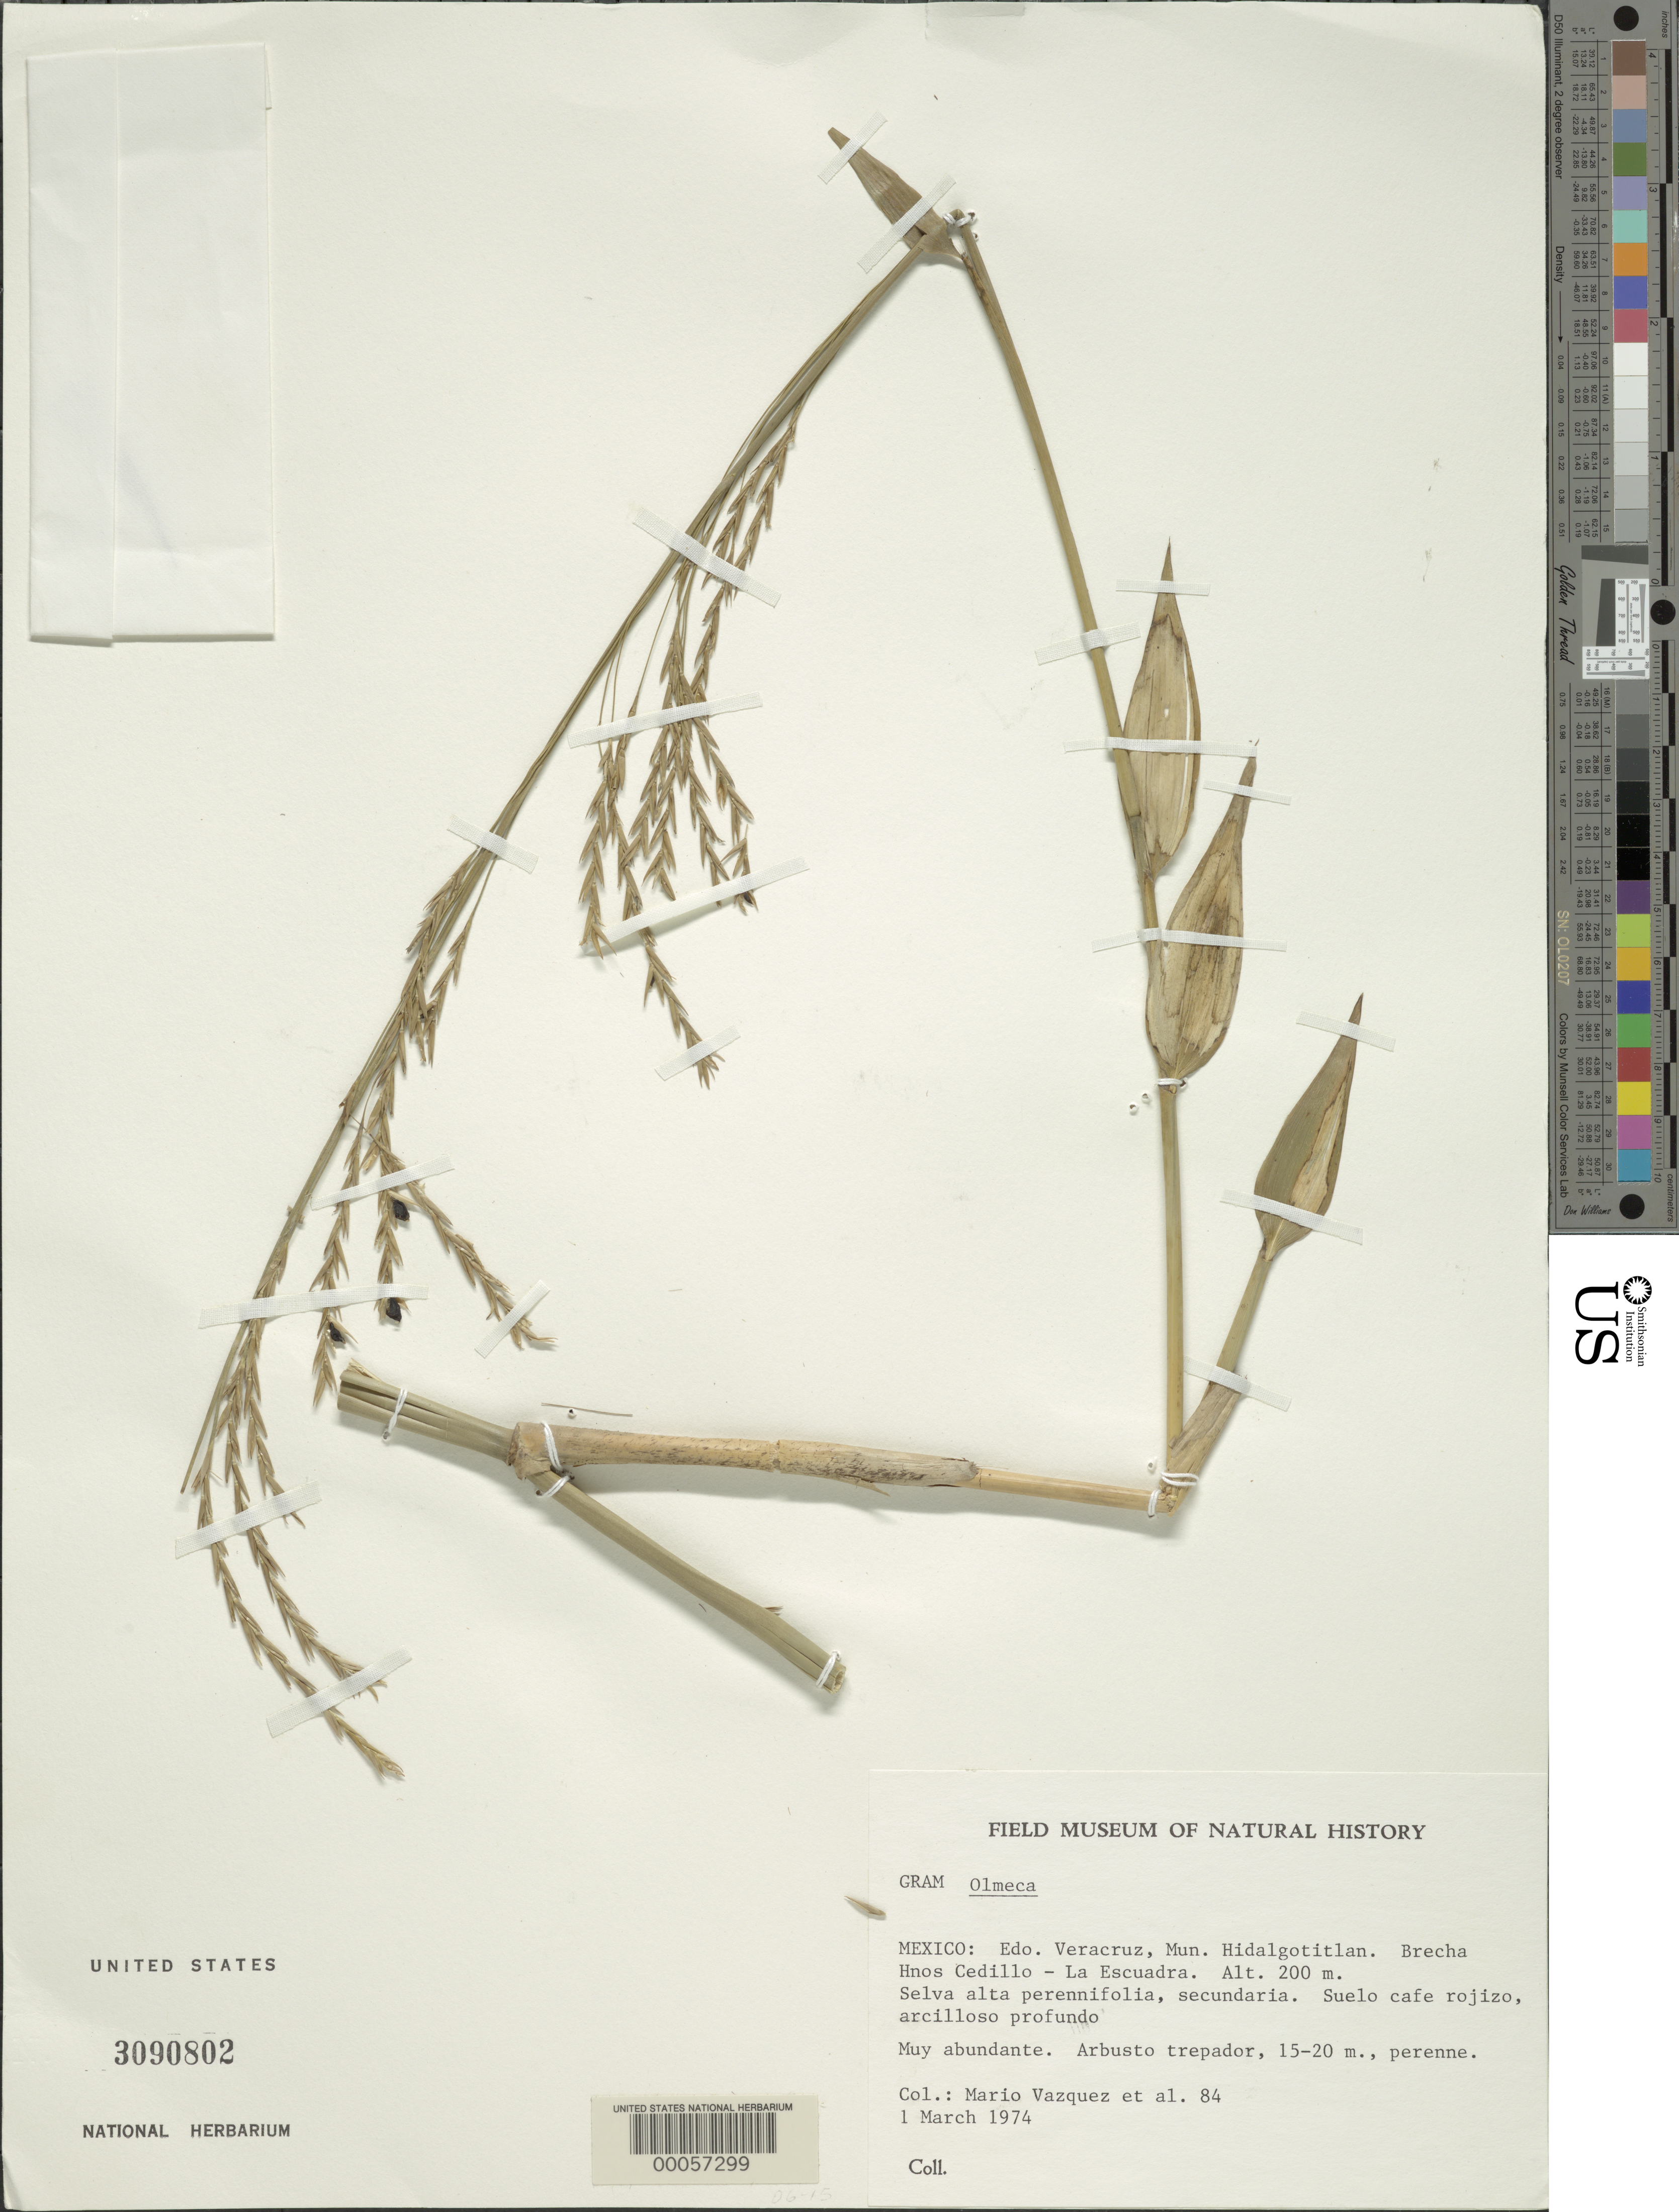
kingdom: Plantae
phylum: Tracheophyta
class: Liliopsida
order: Poales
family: Poaceae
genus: Olmeca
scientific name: Olmeca sp.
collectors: M. Vázquez Torres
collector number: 84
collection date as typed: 01 Mar 1974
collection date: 1974-03-01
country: Mexico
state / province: Veracruz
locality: Hidalgotitlan muncipality, brecha hnos cedillo - la escuadra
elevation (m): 200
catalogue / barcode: US 3090802